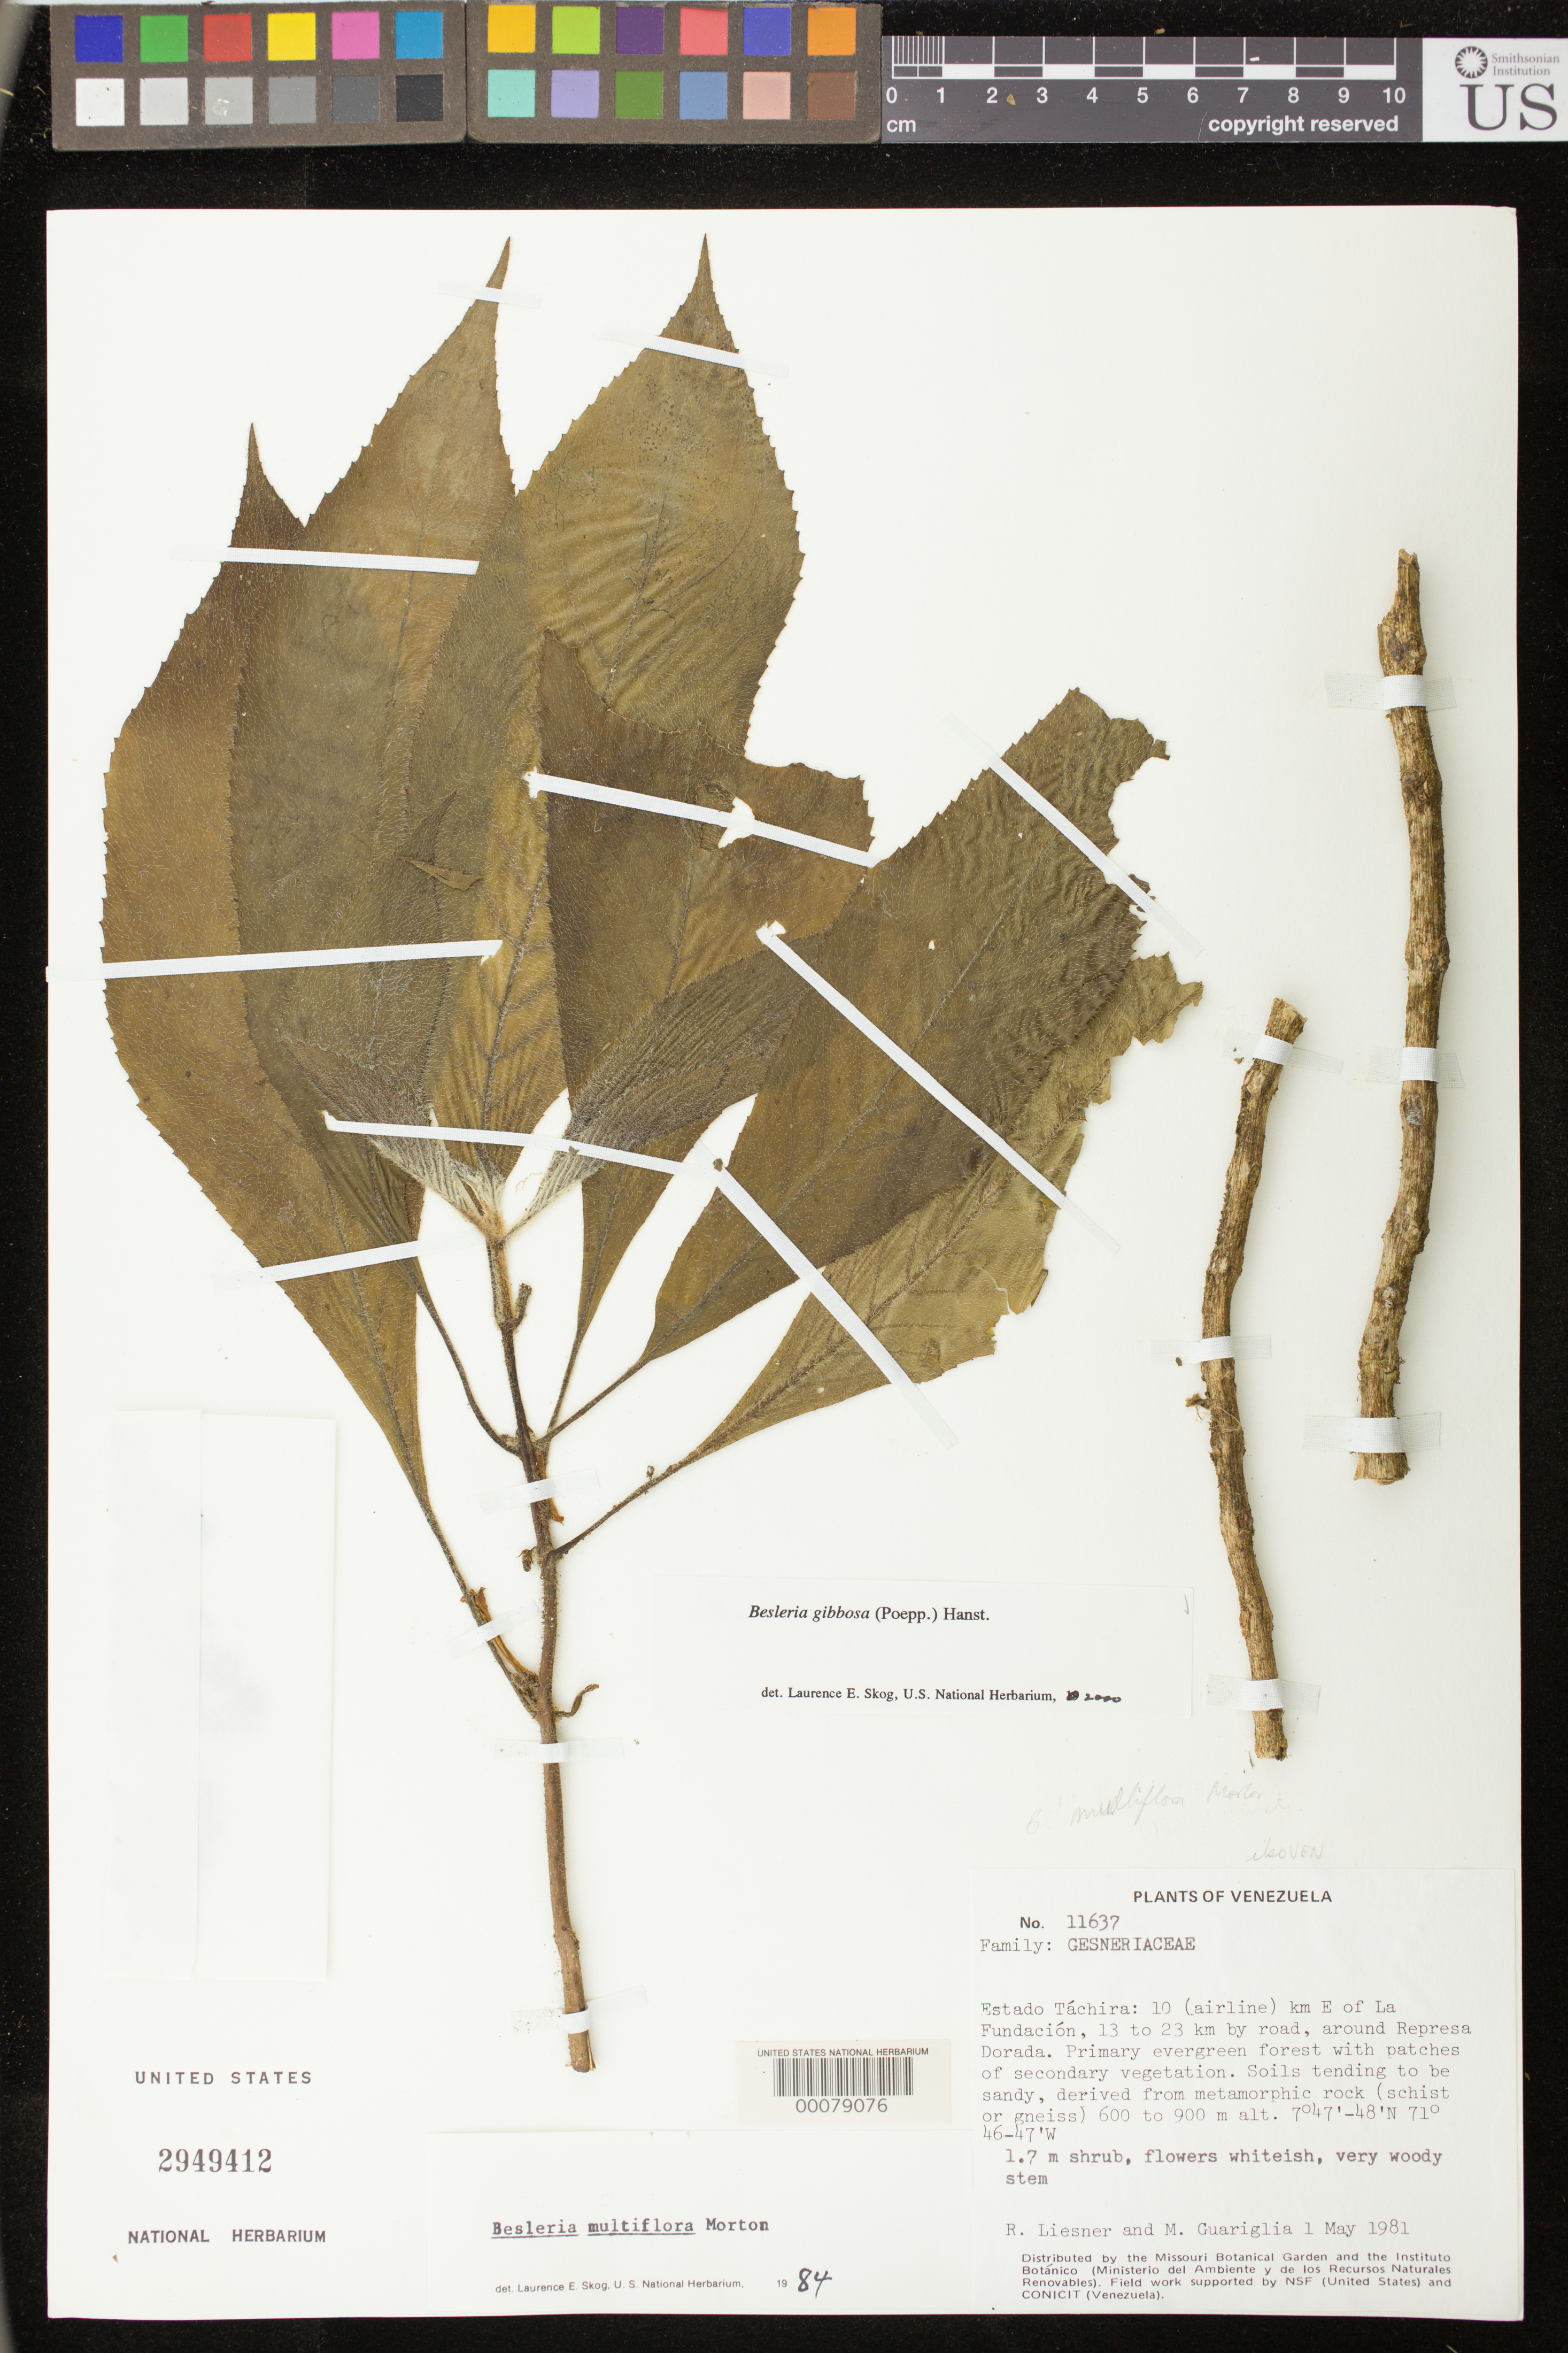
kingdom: Plantae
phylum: Tracheophyta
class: Magnoliopsida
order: Lamiales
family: Gesneriaceae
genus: Besleria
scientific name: Besleria gibbosa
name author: (Poepp.) Hanst.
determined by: Skog, Laurence E.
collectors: R. L. Liesner & M. Guariglia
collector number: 11637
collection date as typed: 01 May 1981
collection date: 1981-05-01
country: Venezuela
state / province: Táchira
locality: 10 (airline) km E of La Fundación, 13-23 km by road, around Represa Dorada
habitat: Primary evergreen forest with patches of secondary vegetation. Soils tending to be sandy, derived from metamorphic rock (schist or gneiss)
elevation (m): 600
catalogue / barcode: US 2949412